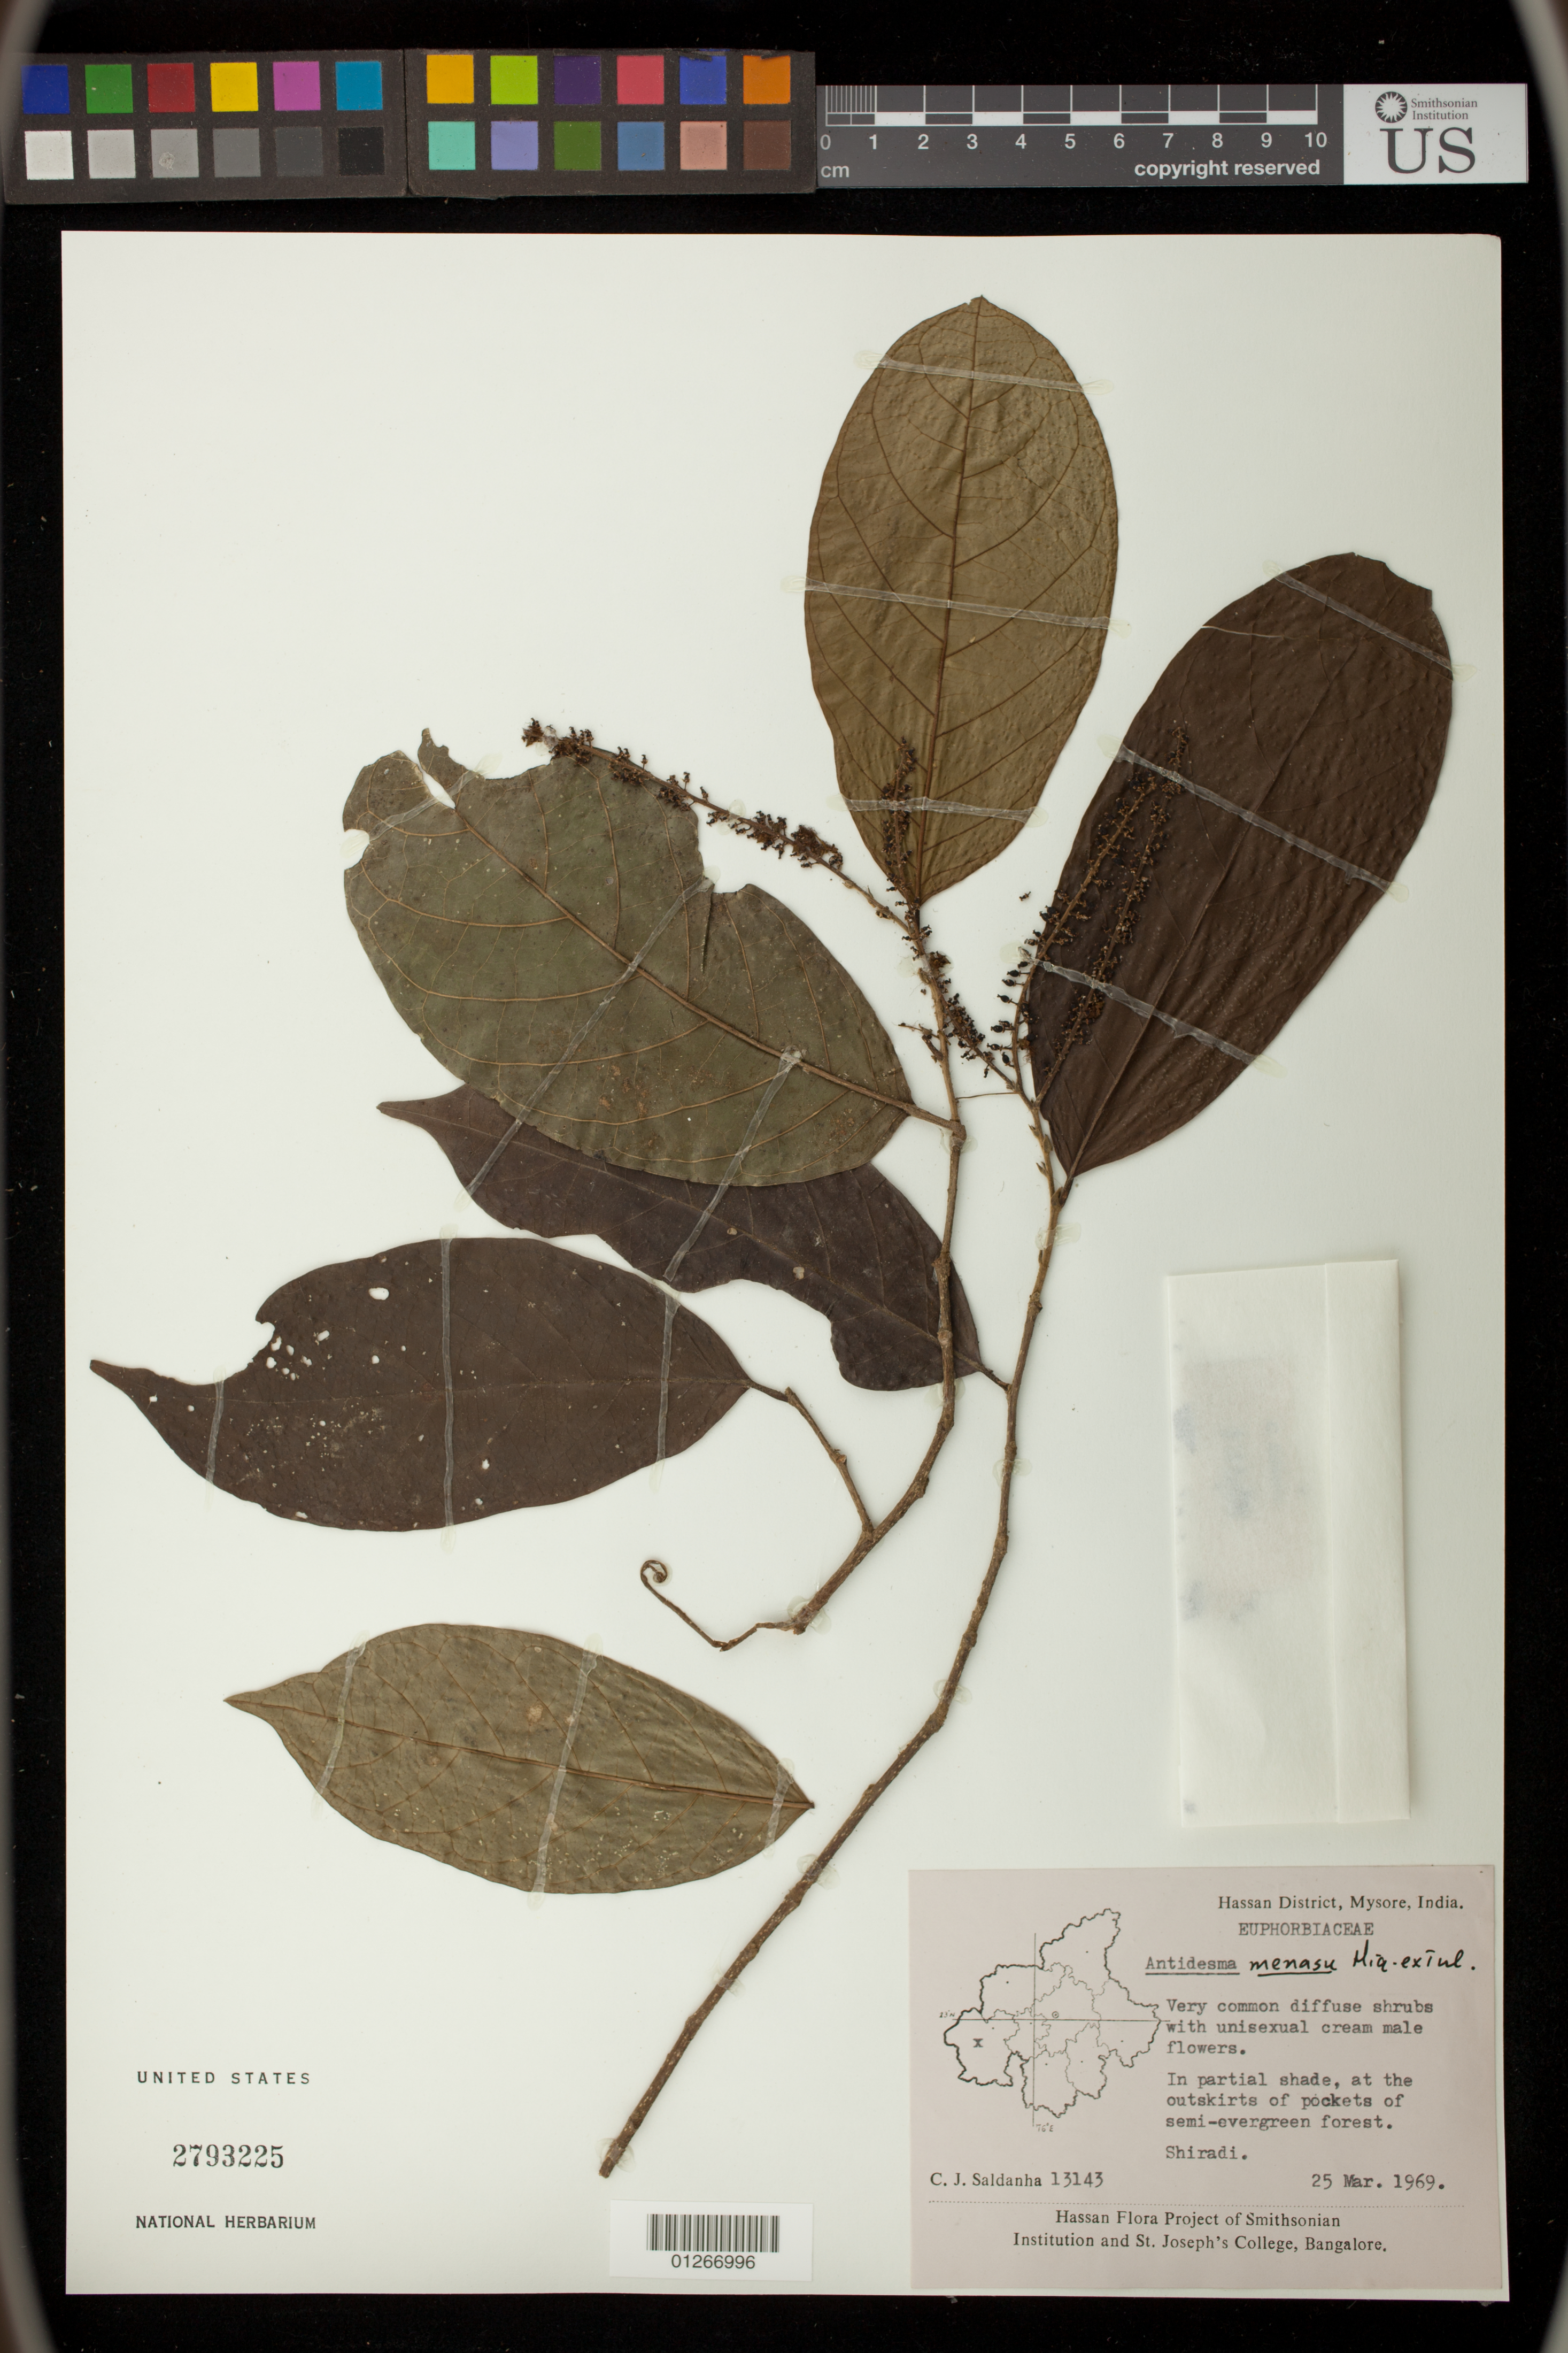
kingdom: Plantae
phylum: Tracheophyta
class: Magnoliopsida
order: Malpighiales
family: Phyllanthaceae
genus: Antidesma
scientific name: Antidesma menasu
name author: Miq. ex Tul.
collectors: C. J. Saldanha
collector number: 13143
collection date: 1969-03-25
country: India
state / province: Karnataka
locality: Hassan District, Mysore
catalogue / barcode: US 2793225